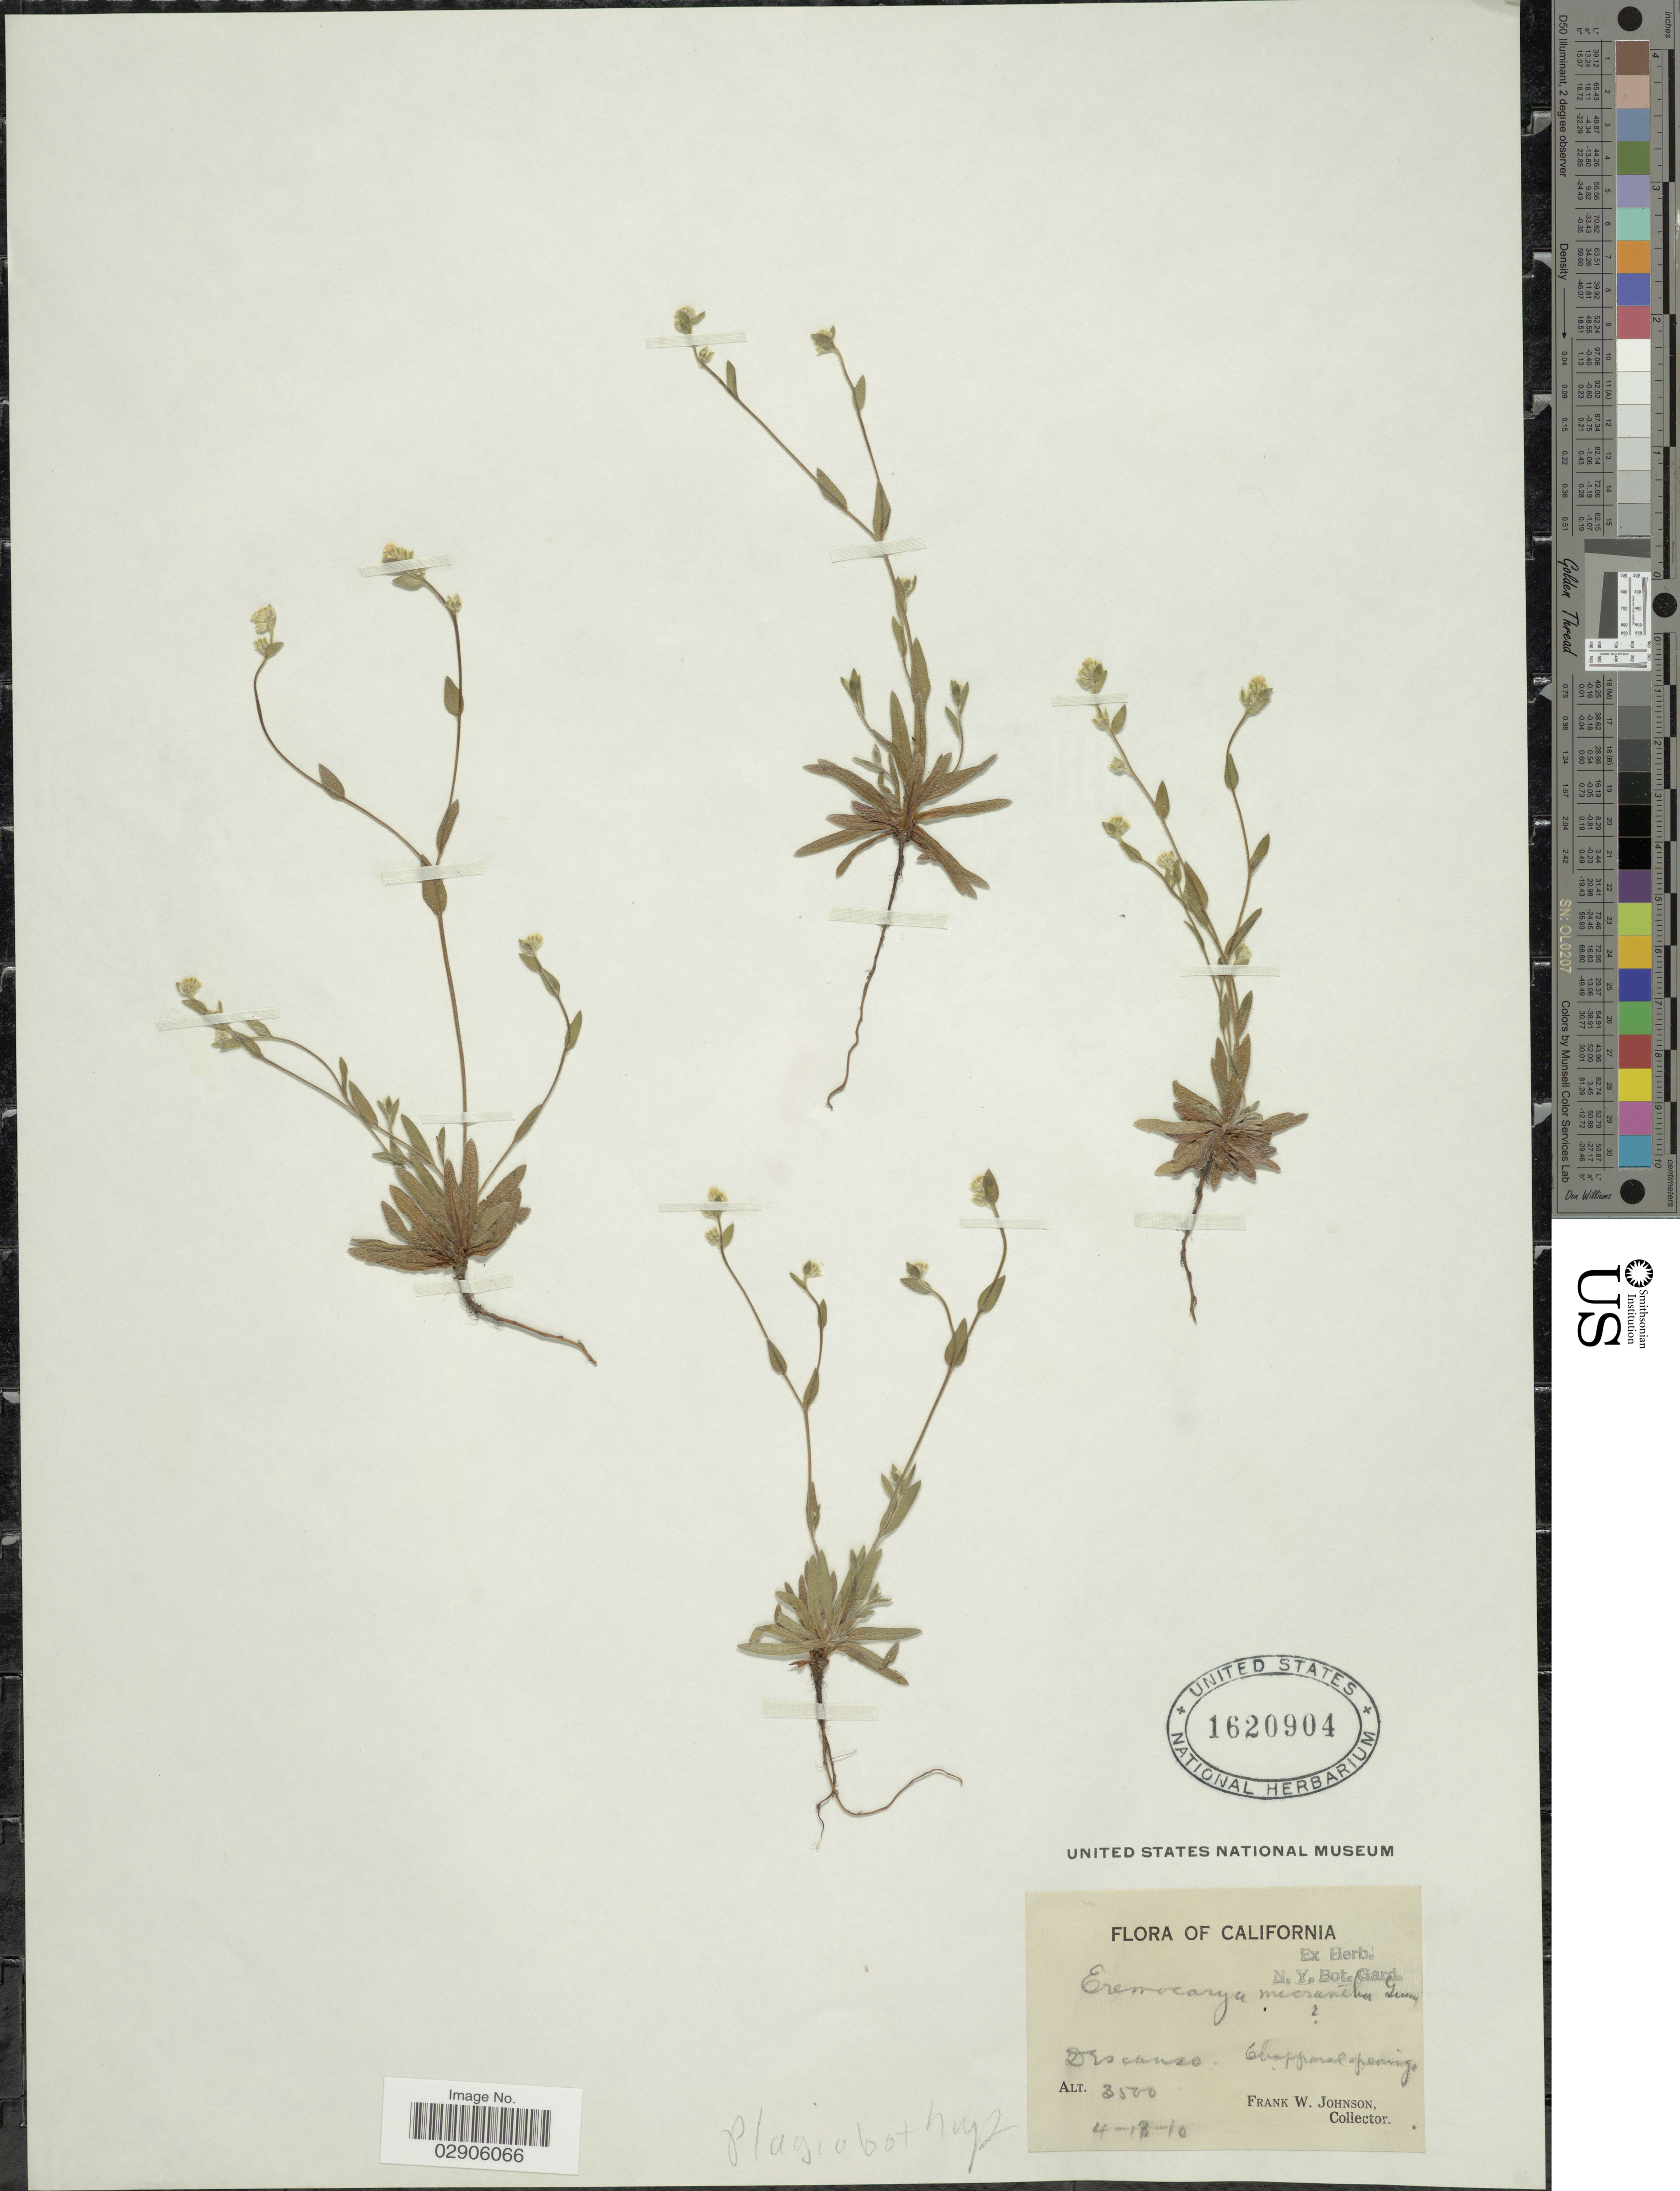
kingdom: Plantae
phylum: Tracheophyta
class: Magnoliopsida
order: Boraginales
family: Boraginaceae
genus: Plagiobothrys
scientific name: Plagiobothrys sp.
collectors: F. W. Johnson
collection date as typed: Transcribed d/m/y: 13/4/10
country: United States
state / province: California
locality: Descanso.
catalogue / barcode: US 1620904